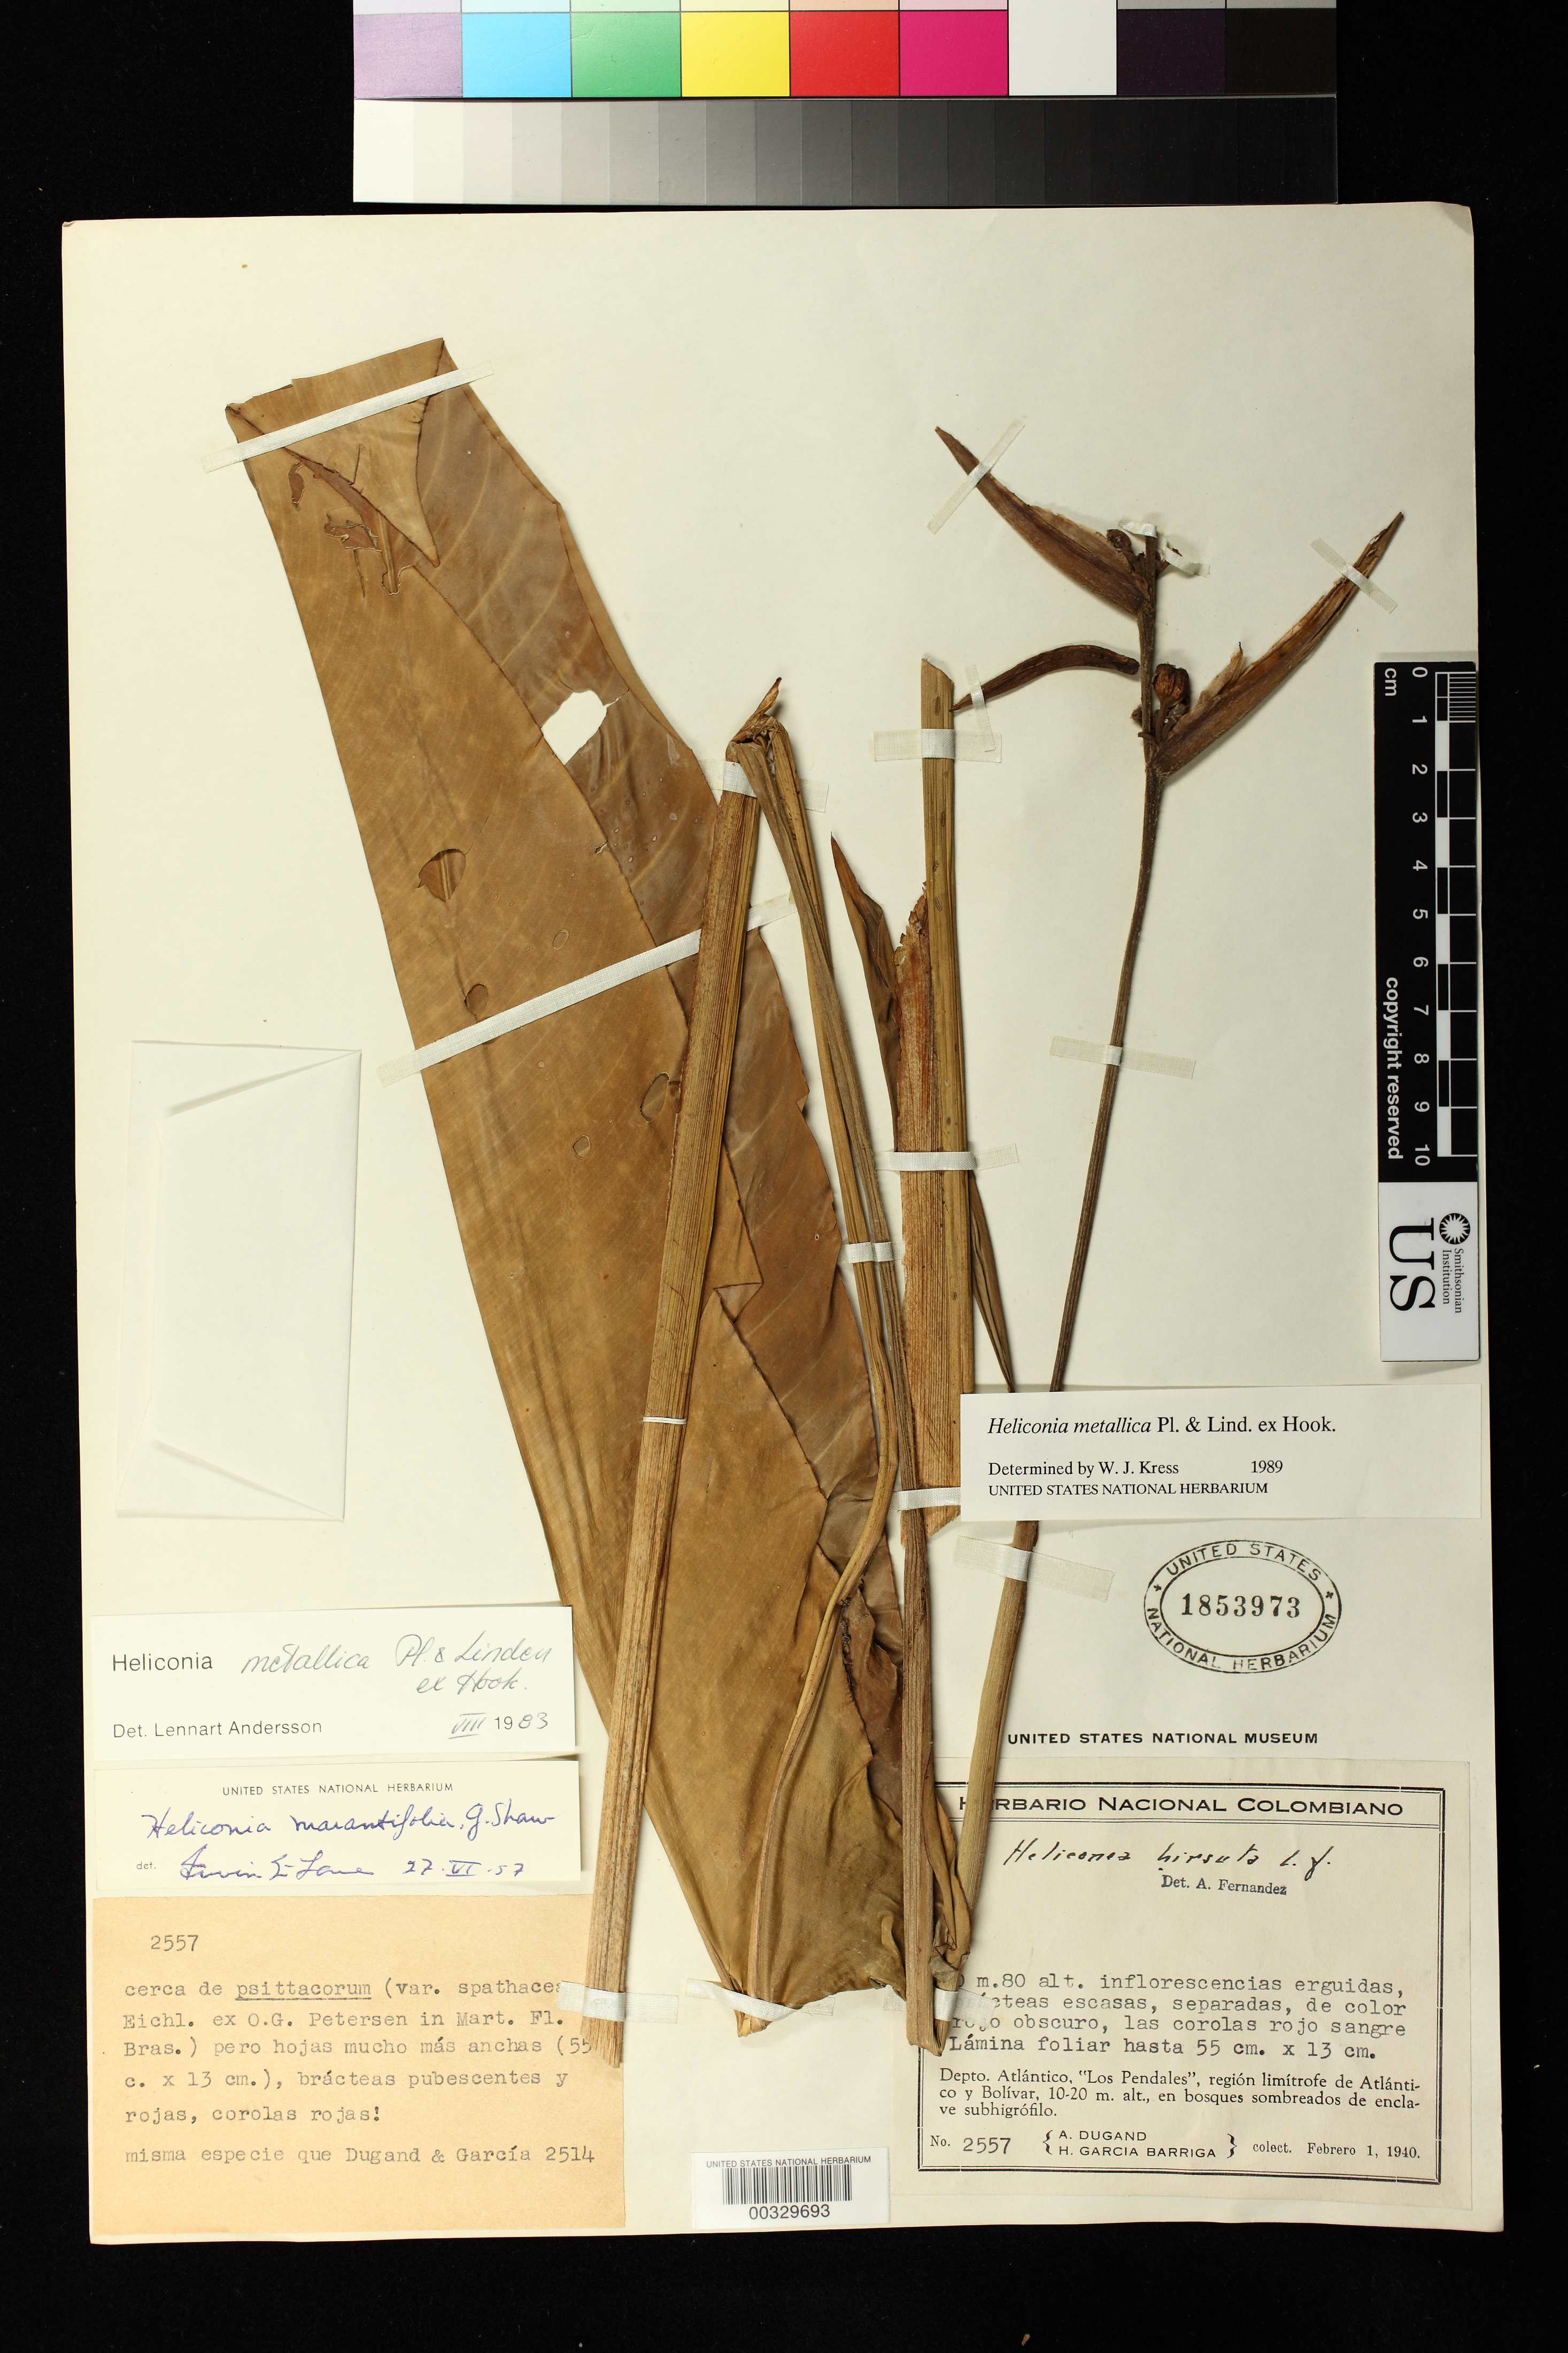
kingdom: Plantae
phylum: Tracheophyta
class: Liliopsida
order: Zingiberales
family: Heliconiaceae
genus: Heliconia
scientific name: Heliconia metallica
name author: Planch. & Linden ex Hook.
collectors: A. Dugand G. & H. García Barriga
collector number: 2557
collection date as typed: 01 Feb 1940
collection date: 1940-02-01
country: Colombia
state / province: Atlántico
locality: Los Pendales", region bordering Atlantico and Bolivar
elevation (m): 10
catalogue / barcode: US 1853973